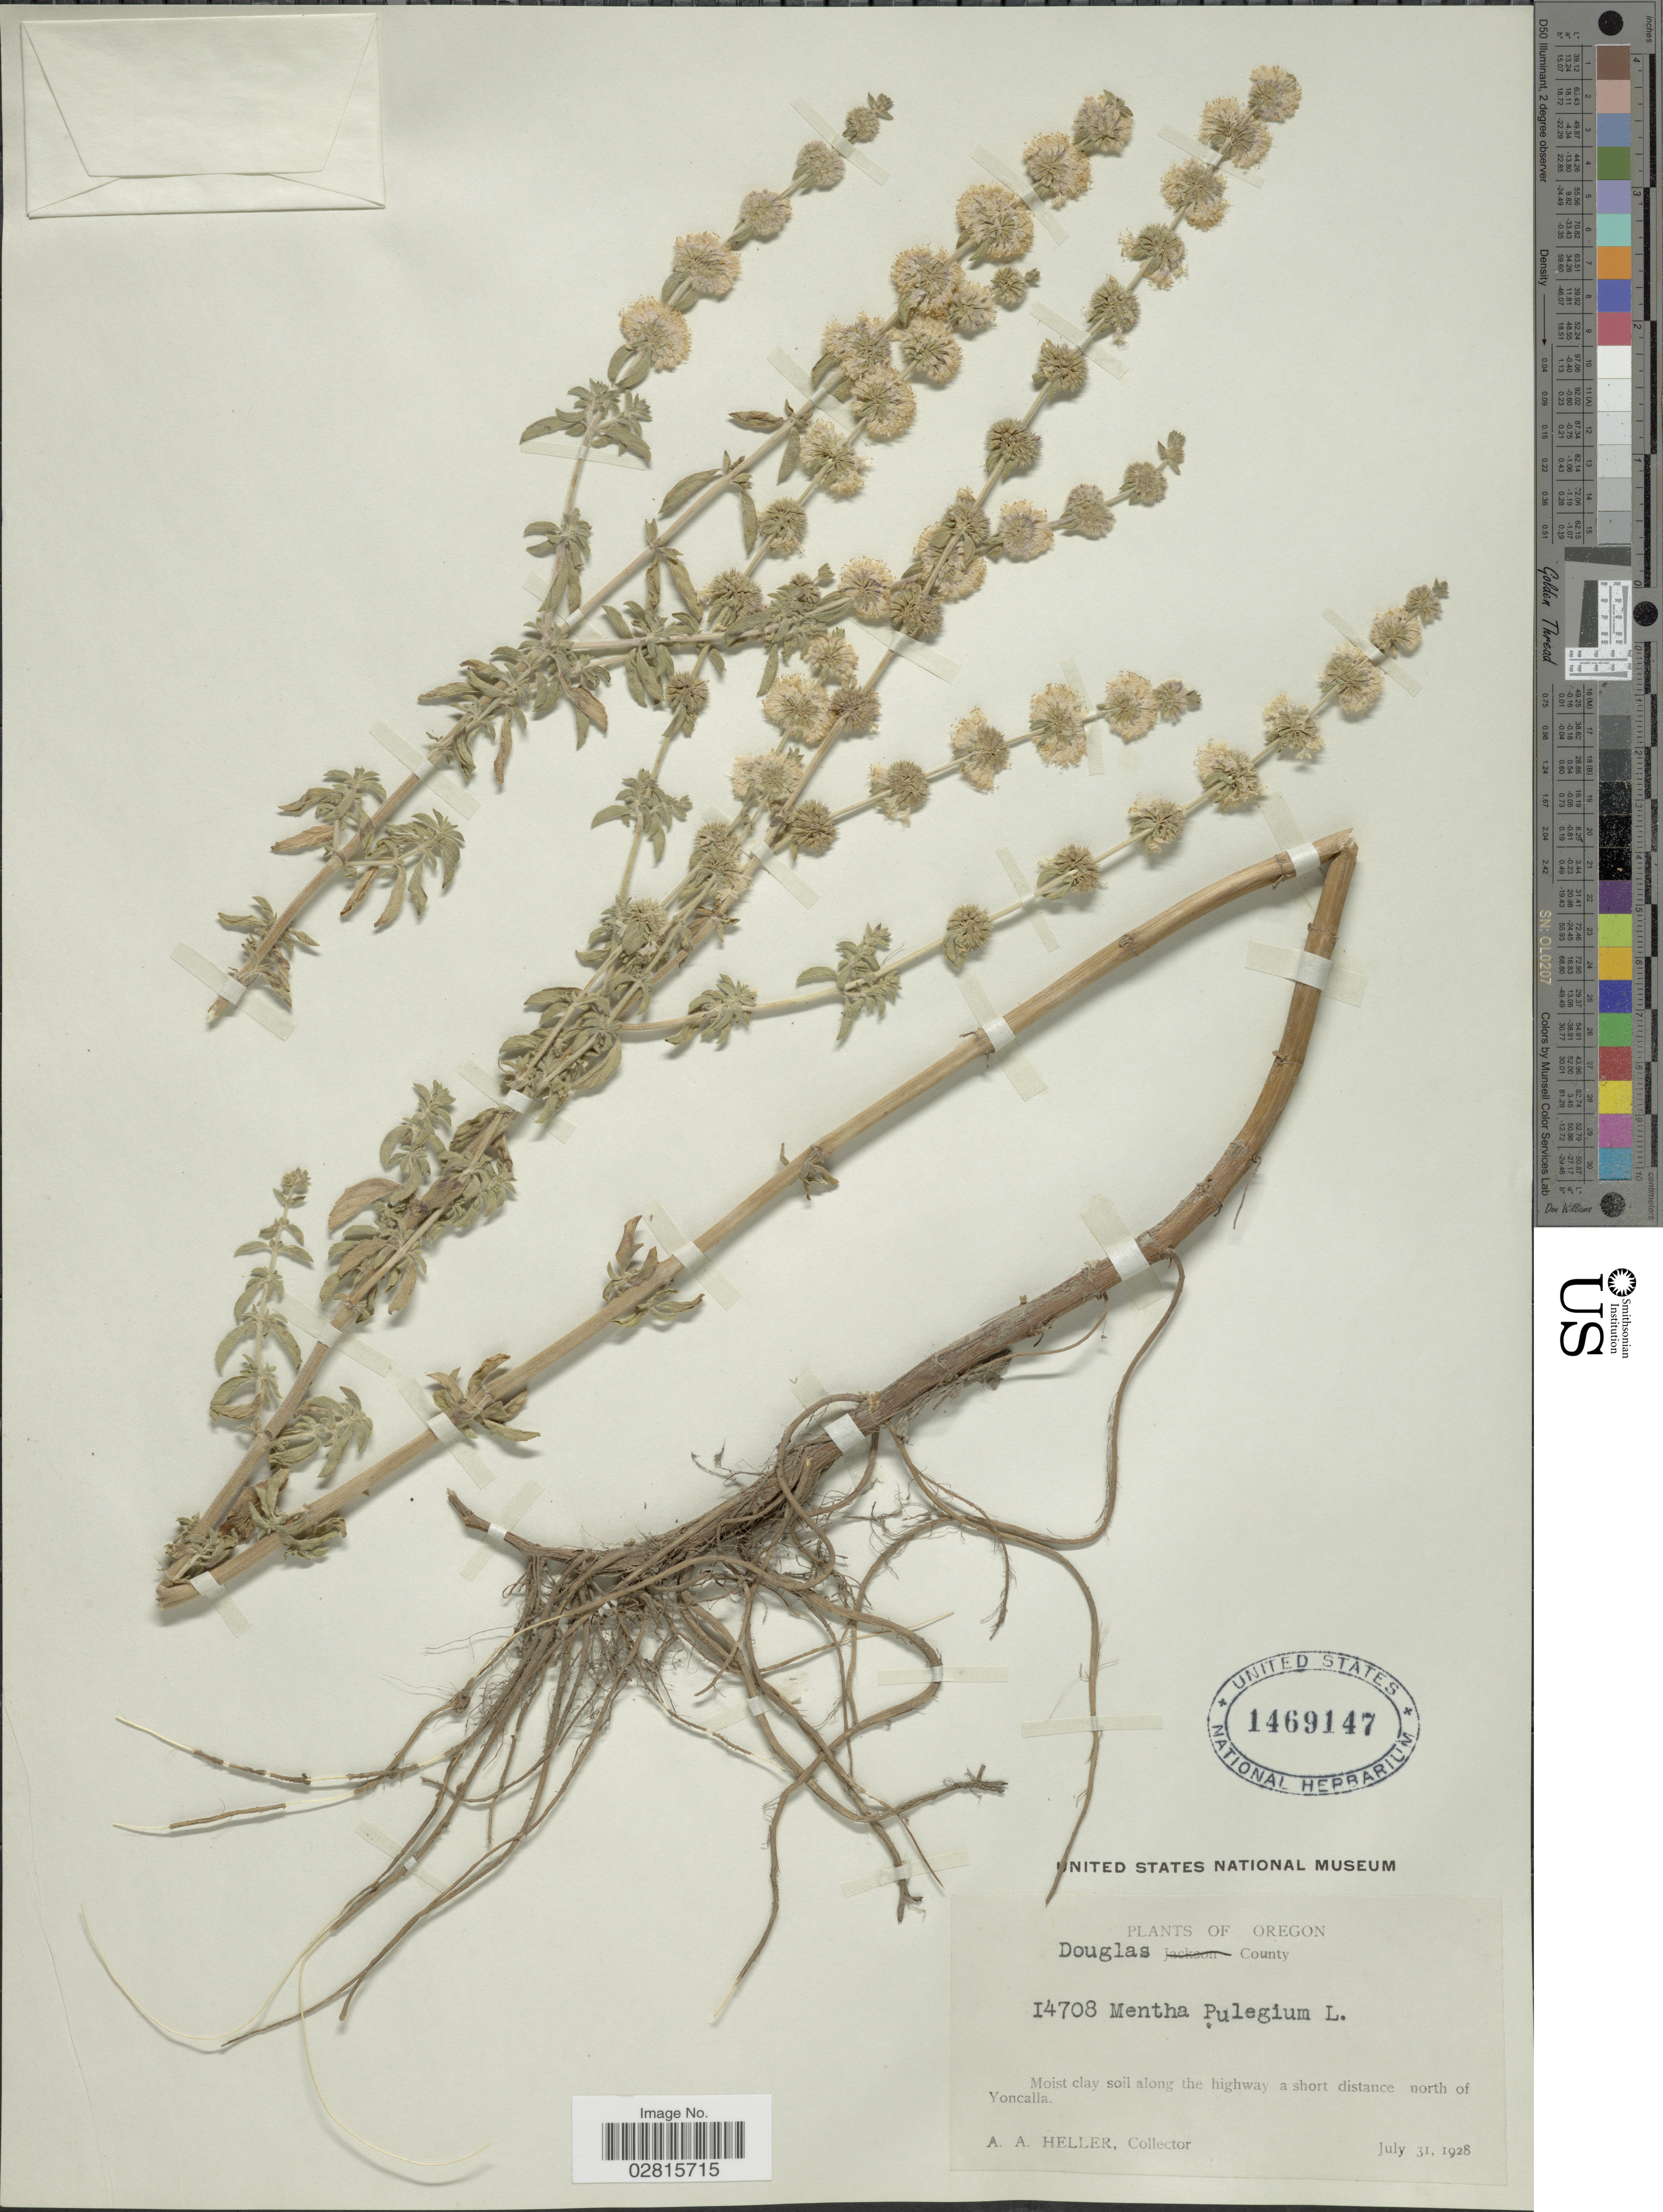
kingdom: Plantae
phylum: Tracheophyta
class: Magnoliopsida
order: Lamiales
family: Lamiaceae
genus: Mentha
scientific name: Mentha pulegium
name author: L.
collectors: A. A. Heller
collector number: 14708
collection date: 1928-07-31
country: United States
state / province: Oregon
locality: Douglas County, along the highway a short distance north of Yoncalla.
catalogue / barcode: US 1469147